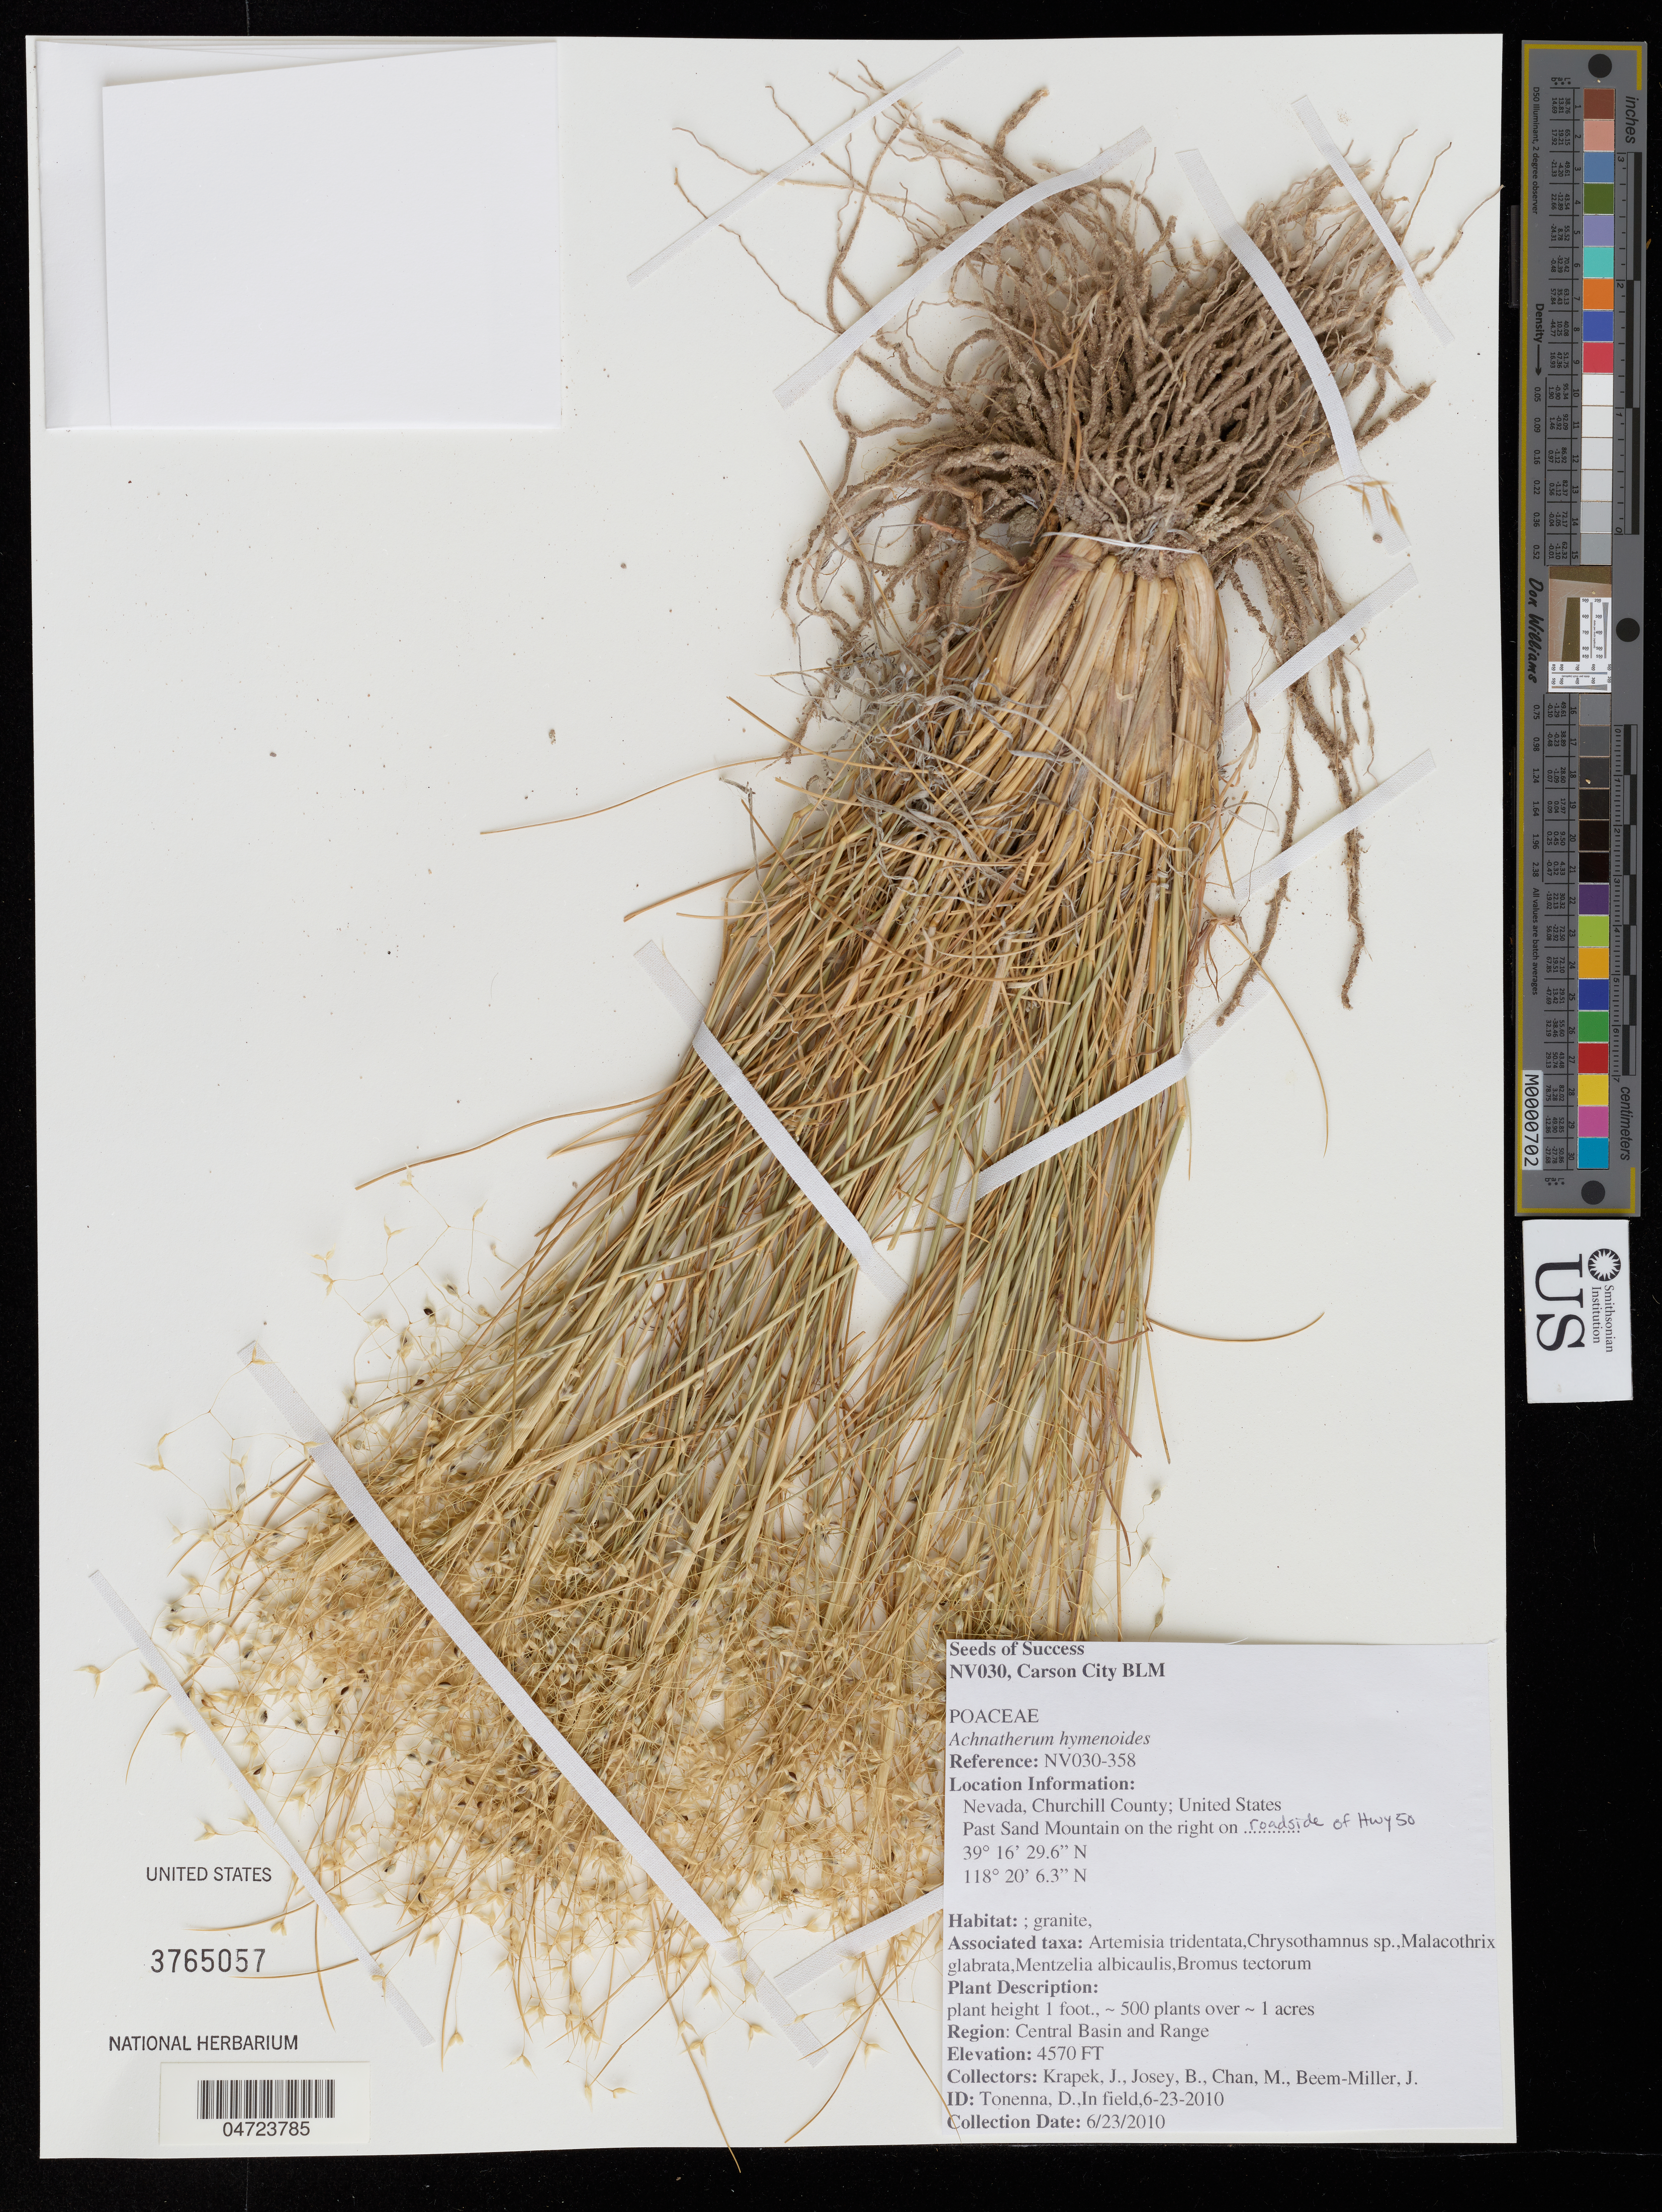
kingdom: Plantae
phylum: Tracheophyta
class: Liliopsida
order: Poales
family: Poaceae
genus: Achnatherum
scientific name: Achnatherum hymenoides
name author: (Roem. & Schult.) Barkworth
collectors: J. Krapek, B. Josey, M. Chan & J. Beam-Miller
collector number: NV030-358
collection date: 2010-06-23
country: United States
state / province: Nevada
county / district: Churchill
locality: Churchill County. Past Sand Mountain on the right on roadside of Hwy 50. Region: Central Basin and Range.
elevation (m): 1393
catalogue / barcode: US 3765057